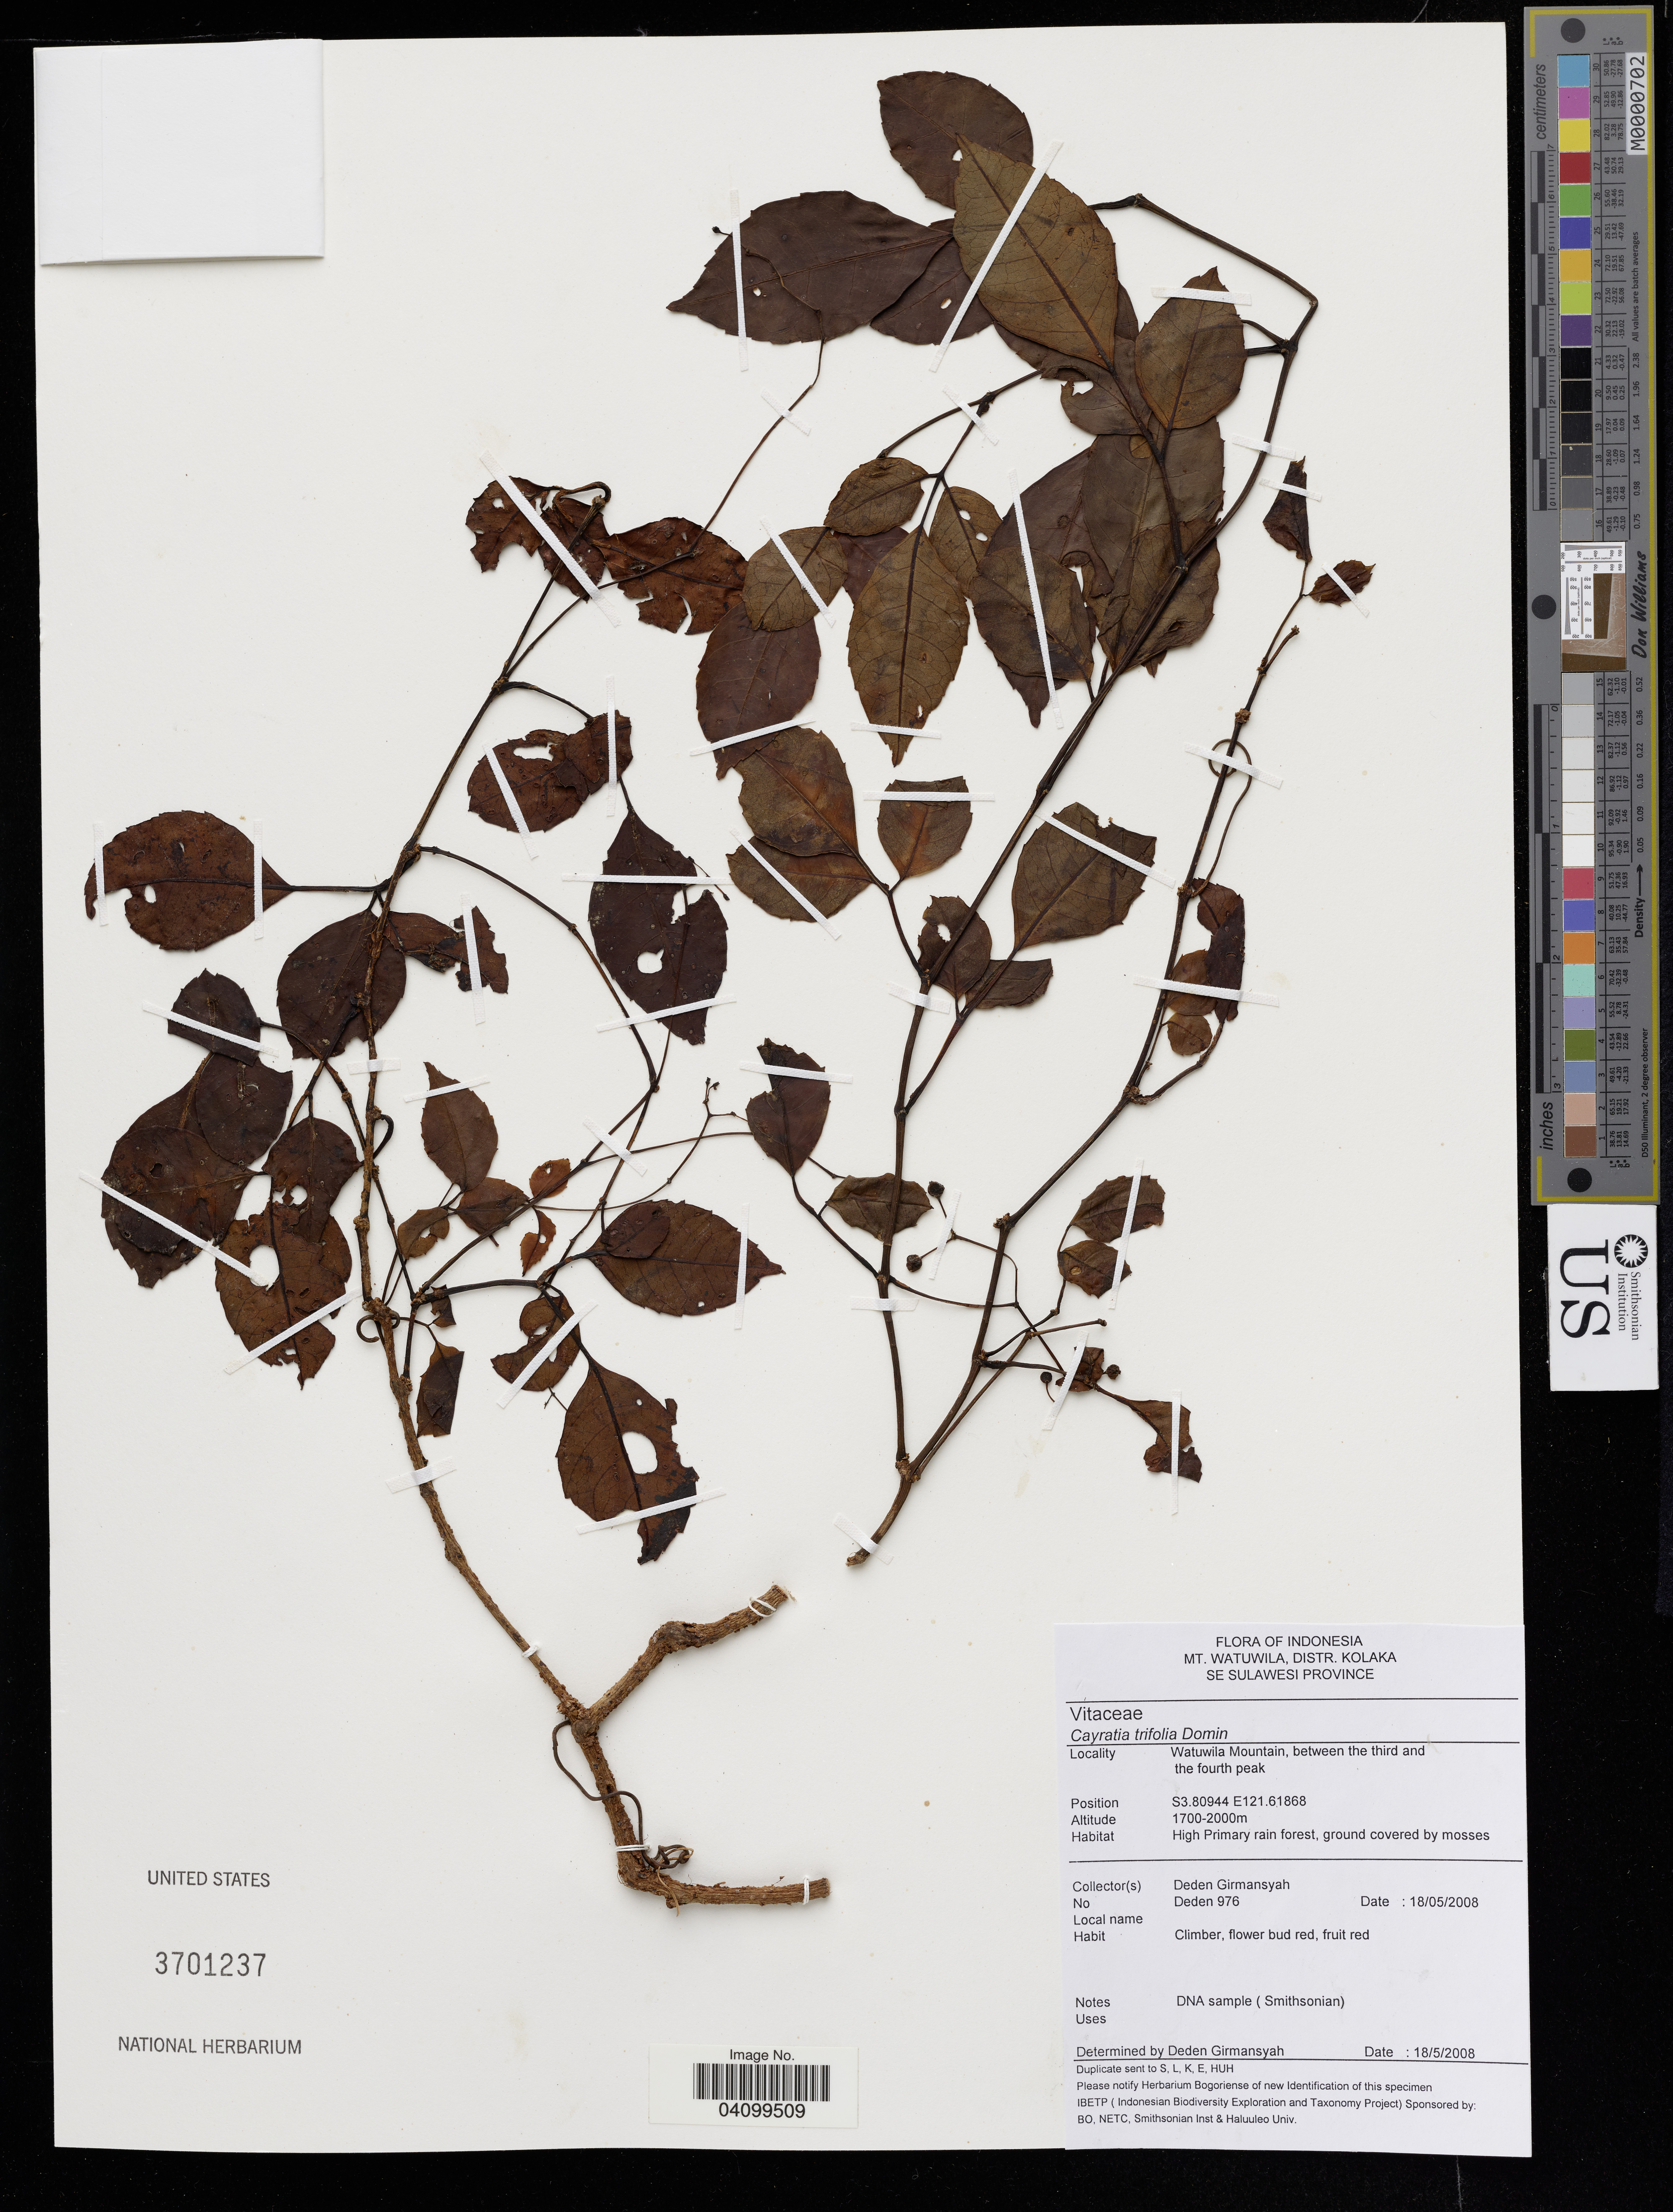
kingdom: Plantae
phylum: Tracheophyta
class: Magnoliopsida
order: Vitales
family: Vitaceae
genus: Cayratia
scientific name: Cayratia trifolia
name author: (L.) Domin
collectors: G. Deden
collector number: Deden 976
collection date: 2008-05-18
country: Indonesia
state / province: Sulawesi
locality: Mt. Watuwila, Distr. Kolaka. SE Sulawesi Province. Watuwila Mountain, between the third and the fourth peak.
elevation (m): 1700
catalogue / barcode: US 3701237